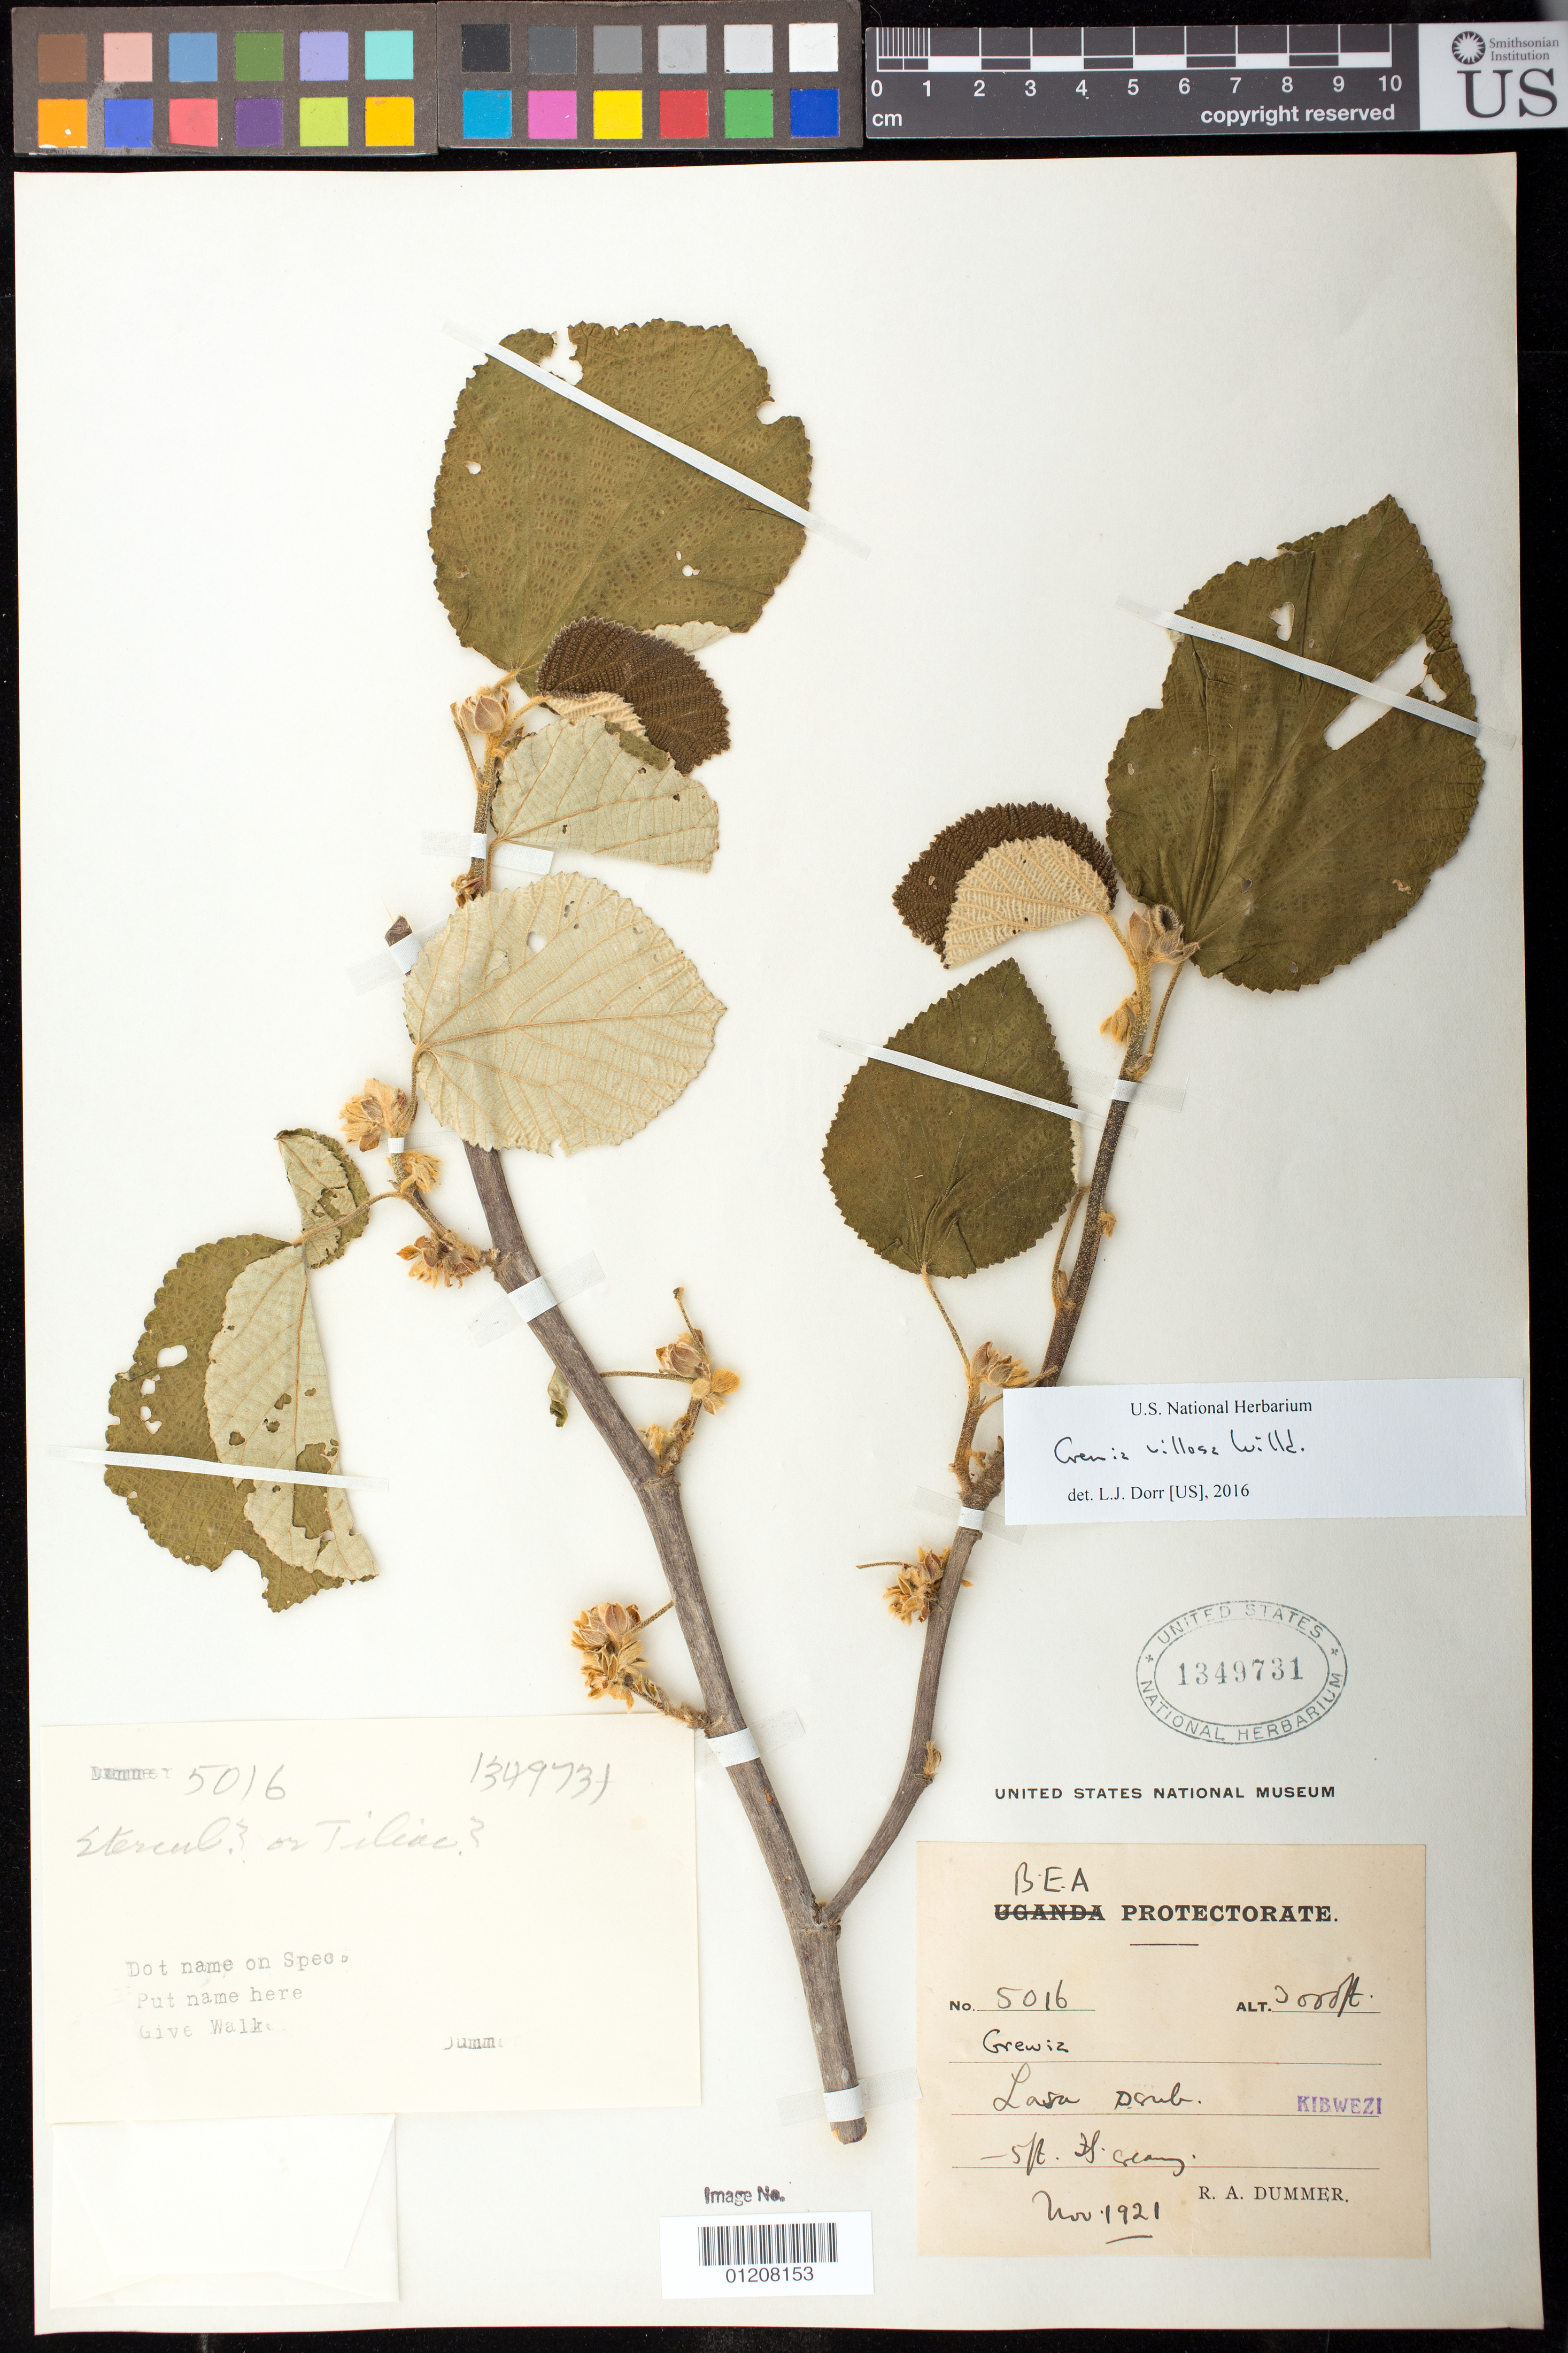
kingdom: Plantae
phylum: Tracheophyta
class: Magnoliopsida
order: Malvales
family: Malvaceae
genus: Grewia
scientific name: Grewia villosa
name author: Willd.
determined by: Dorr, L. J., (BOT), Smithsonian Institution - National Museum of Natural History (UNITED STATES)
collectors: R. Dümmer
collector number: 5016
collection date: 1921-11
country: Kenya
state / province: Makueni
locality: Kibwezi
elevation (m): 914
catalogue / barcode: US 1349731